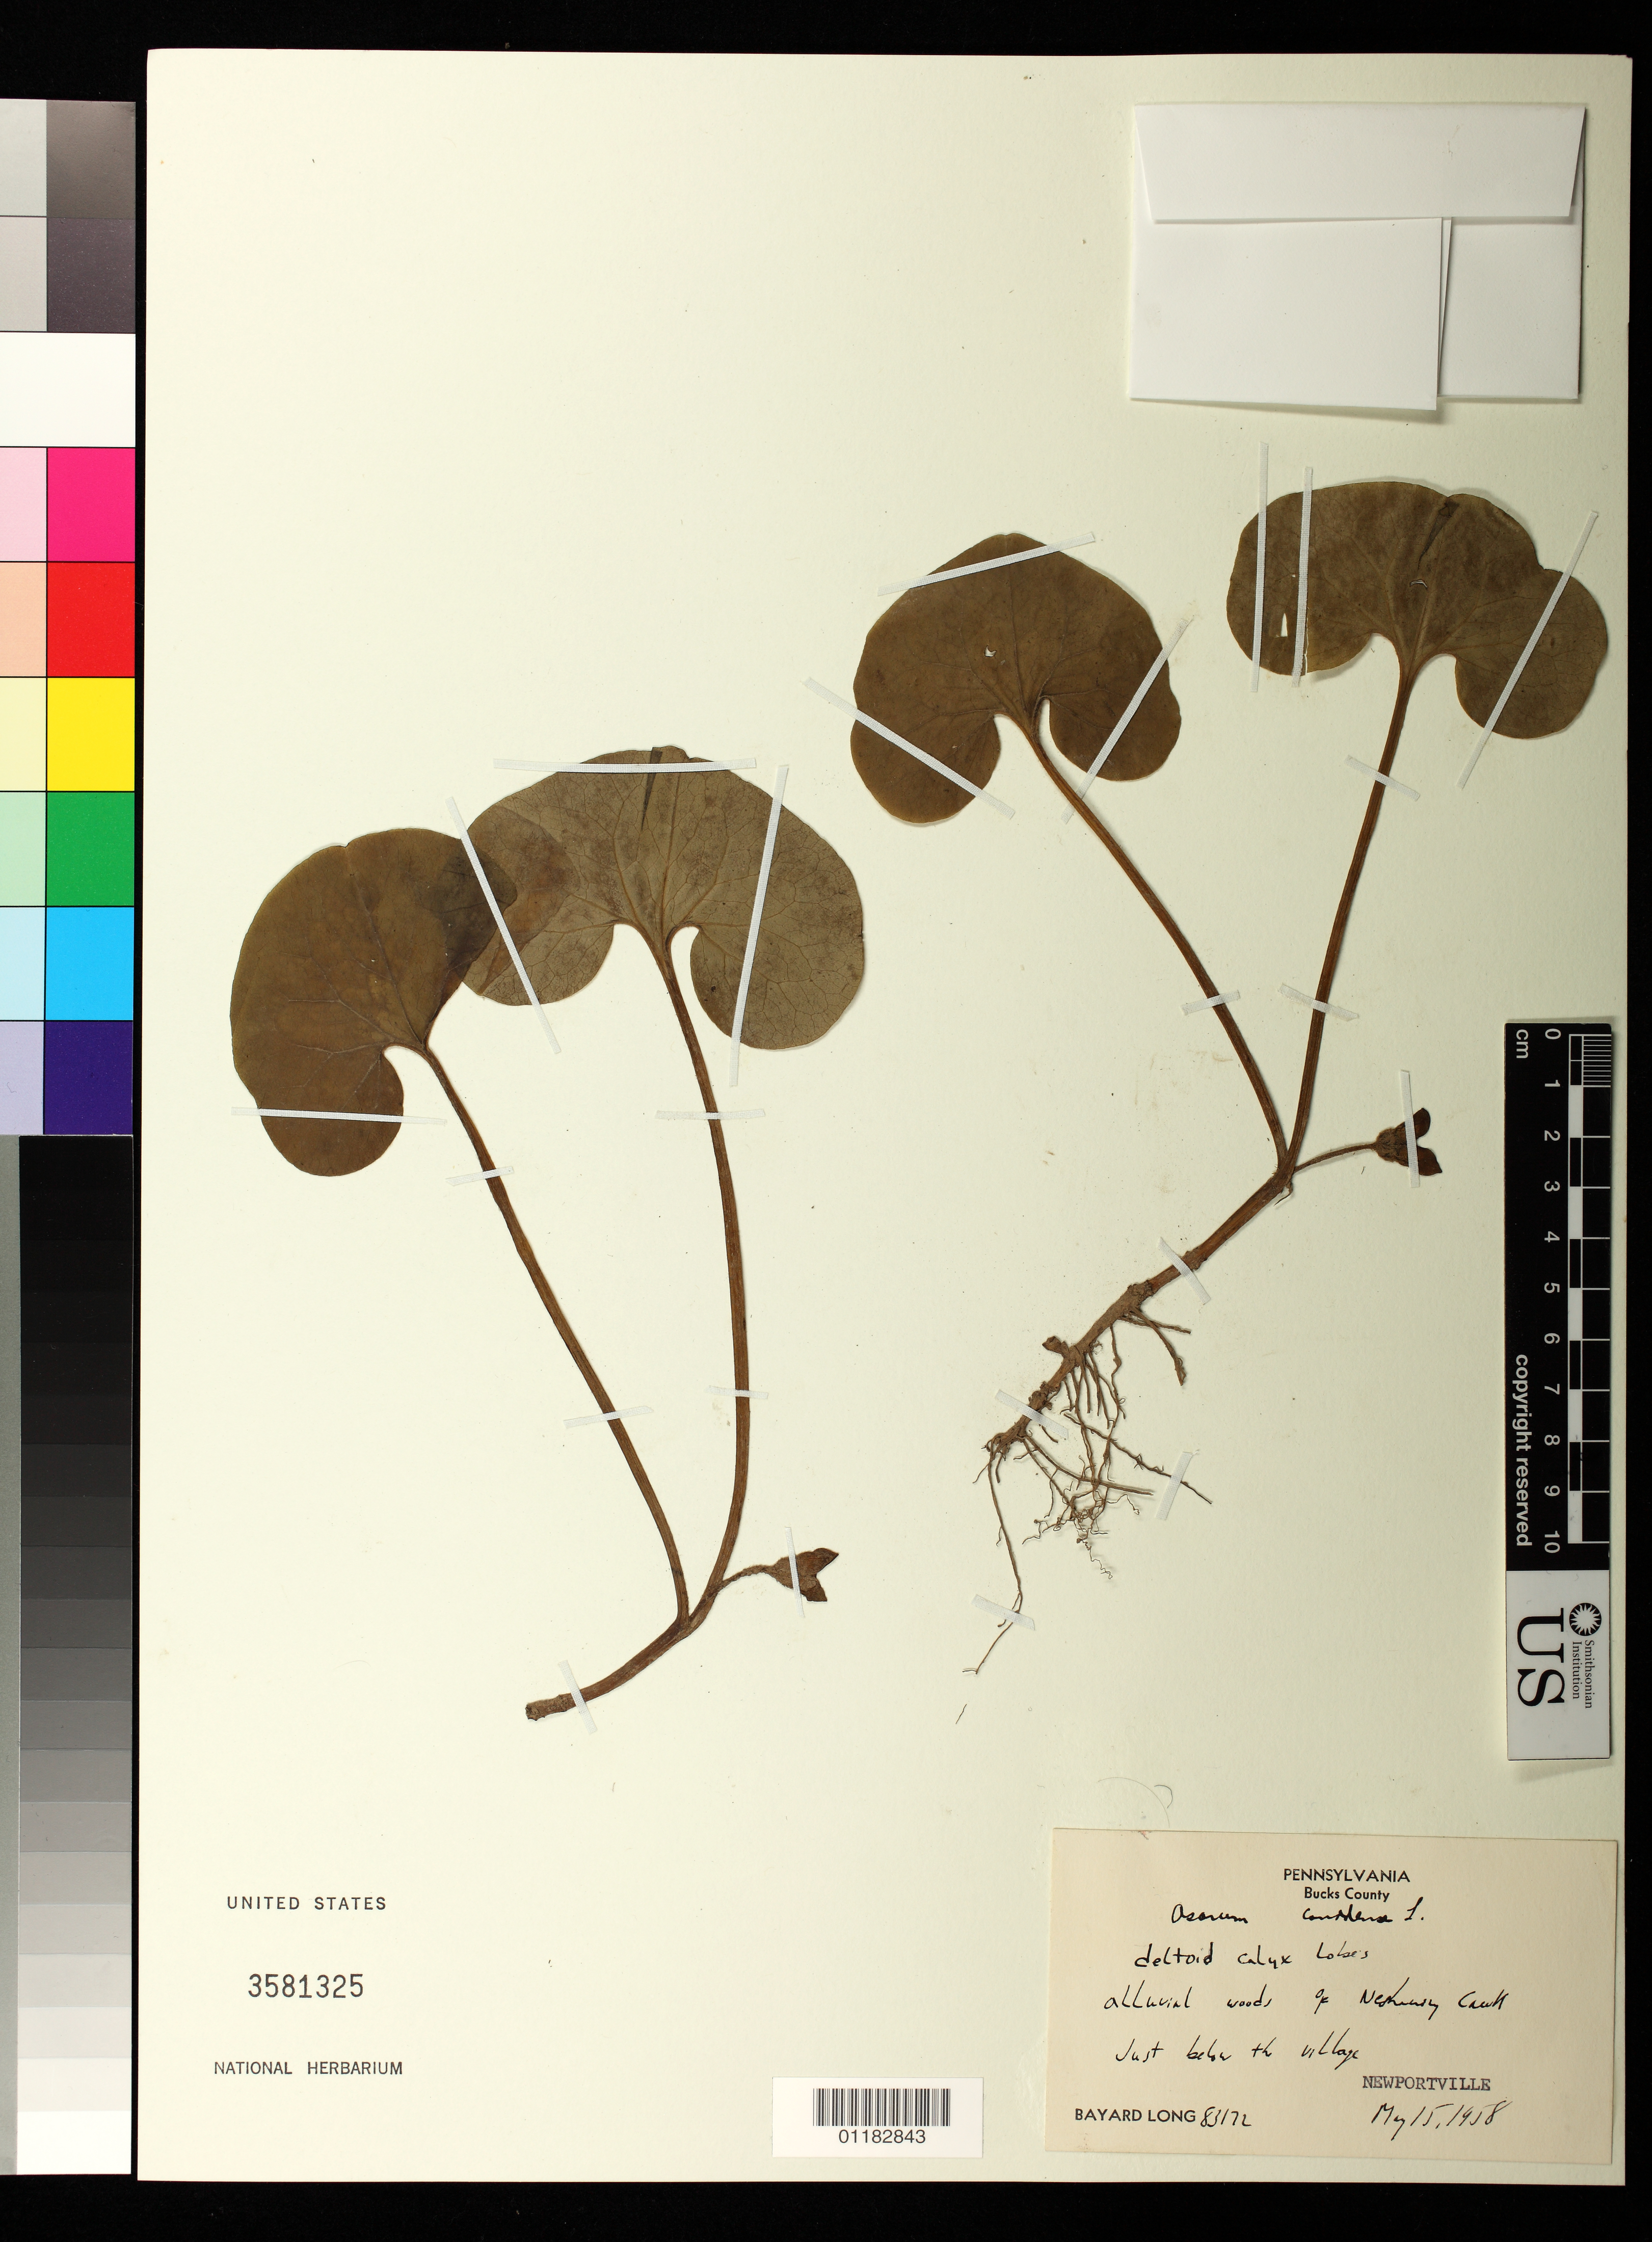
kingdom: Plantae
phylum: Tracheophyta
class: Magnoliopsida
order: Piperales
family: Aristolochiaceae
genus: Asarum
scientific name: Asarum canadense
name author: L.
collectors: B. H. Long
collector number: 83172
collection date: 1958-05-15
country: United States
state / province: Pennsylvania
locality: Alluvial woods of Neshaminy Creek Just below the village, Newportville.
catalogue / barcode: US 3581325